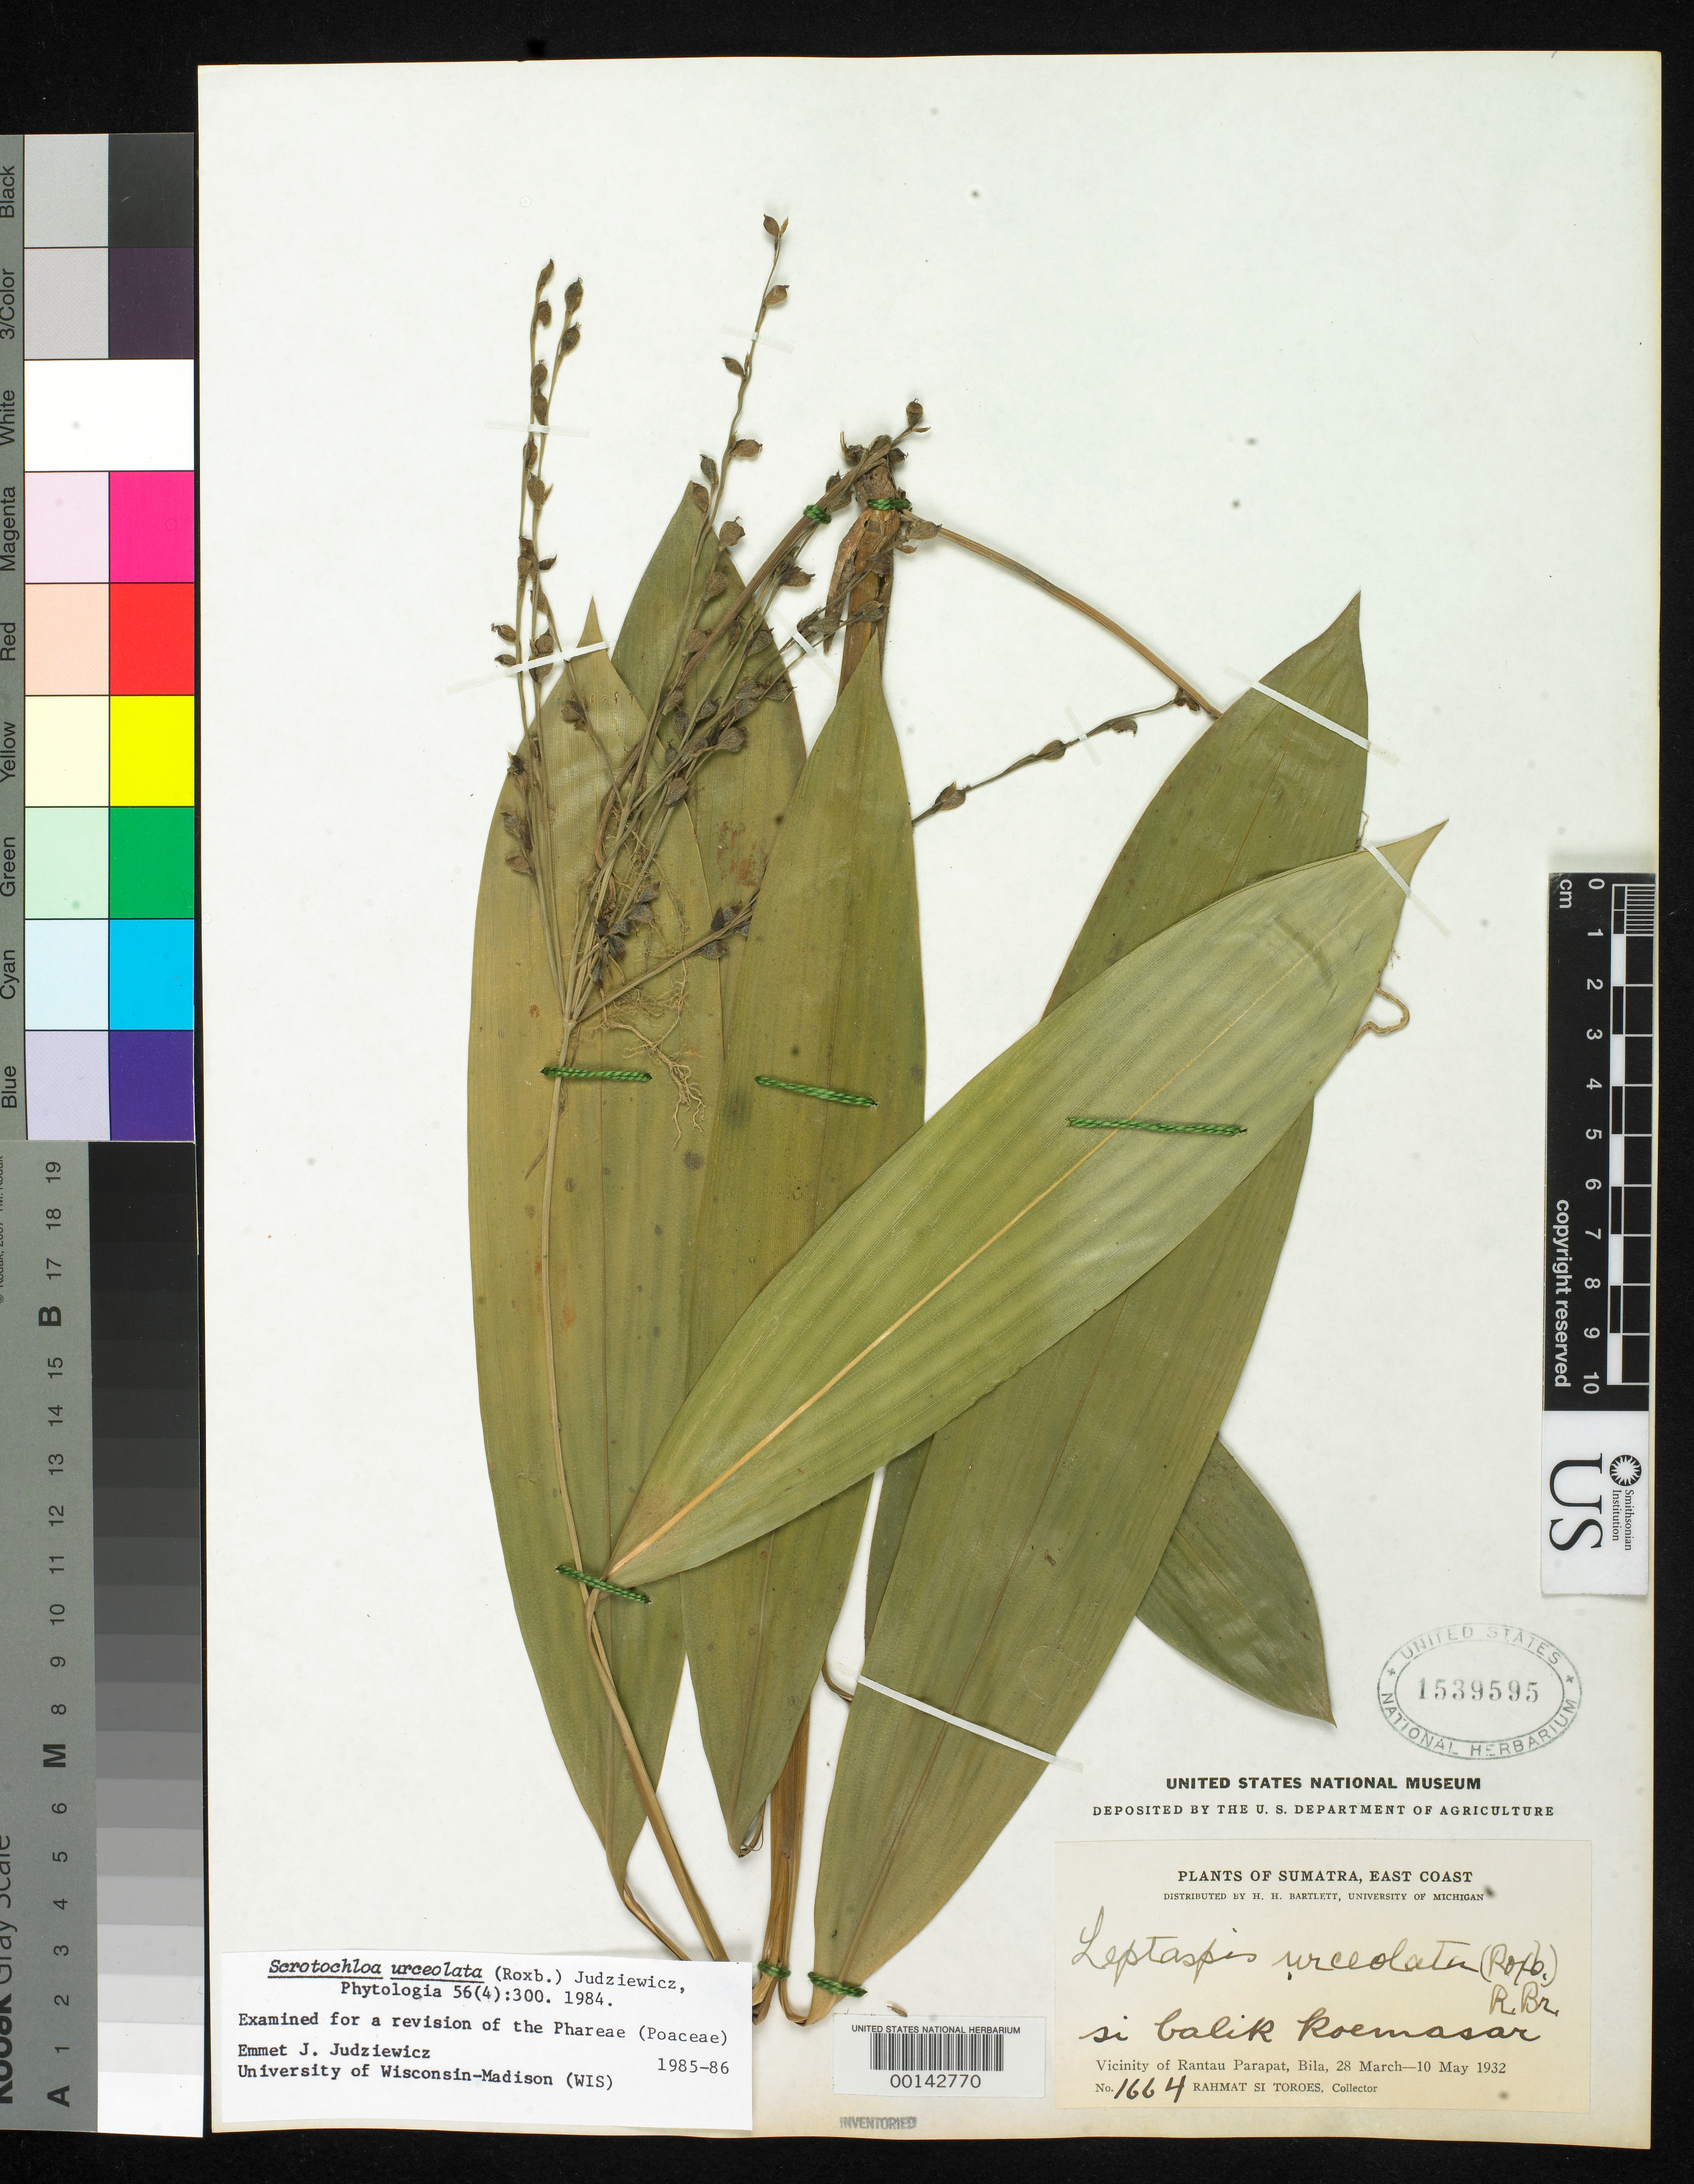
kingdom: Plantae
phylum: Tracheophyta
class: Liliopsida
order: Poales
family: Poaceae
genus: Scrotochloa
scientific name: Scrotochloa urceolata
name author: (Roxb.) Judz.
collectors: Rahmat Si Boeea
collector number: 1664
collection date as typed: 28 Mar 1932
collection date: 1932-03-28/1932-05-10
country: Indonesia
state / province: Sumatra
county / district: Sumatera Utara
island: Sumatra I.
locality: (East Coast) Rantau Parapat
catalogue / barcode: US 1539595